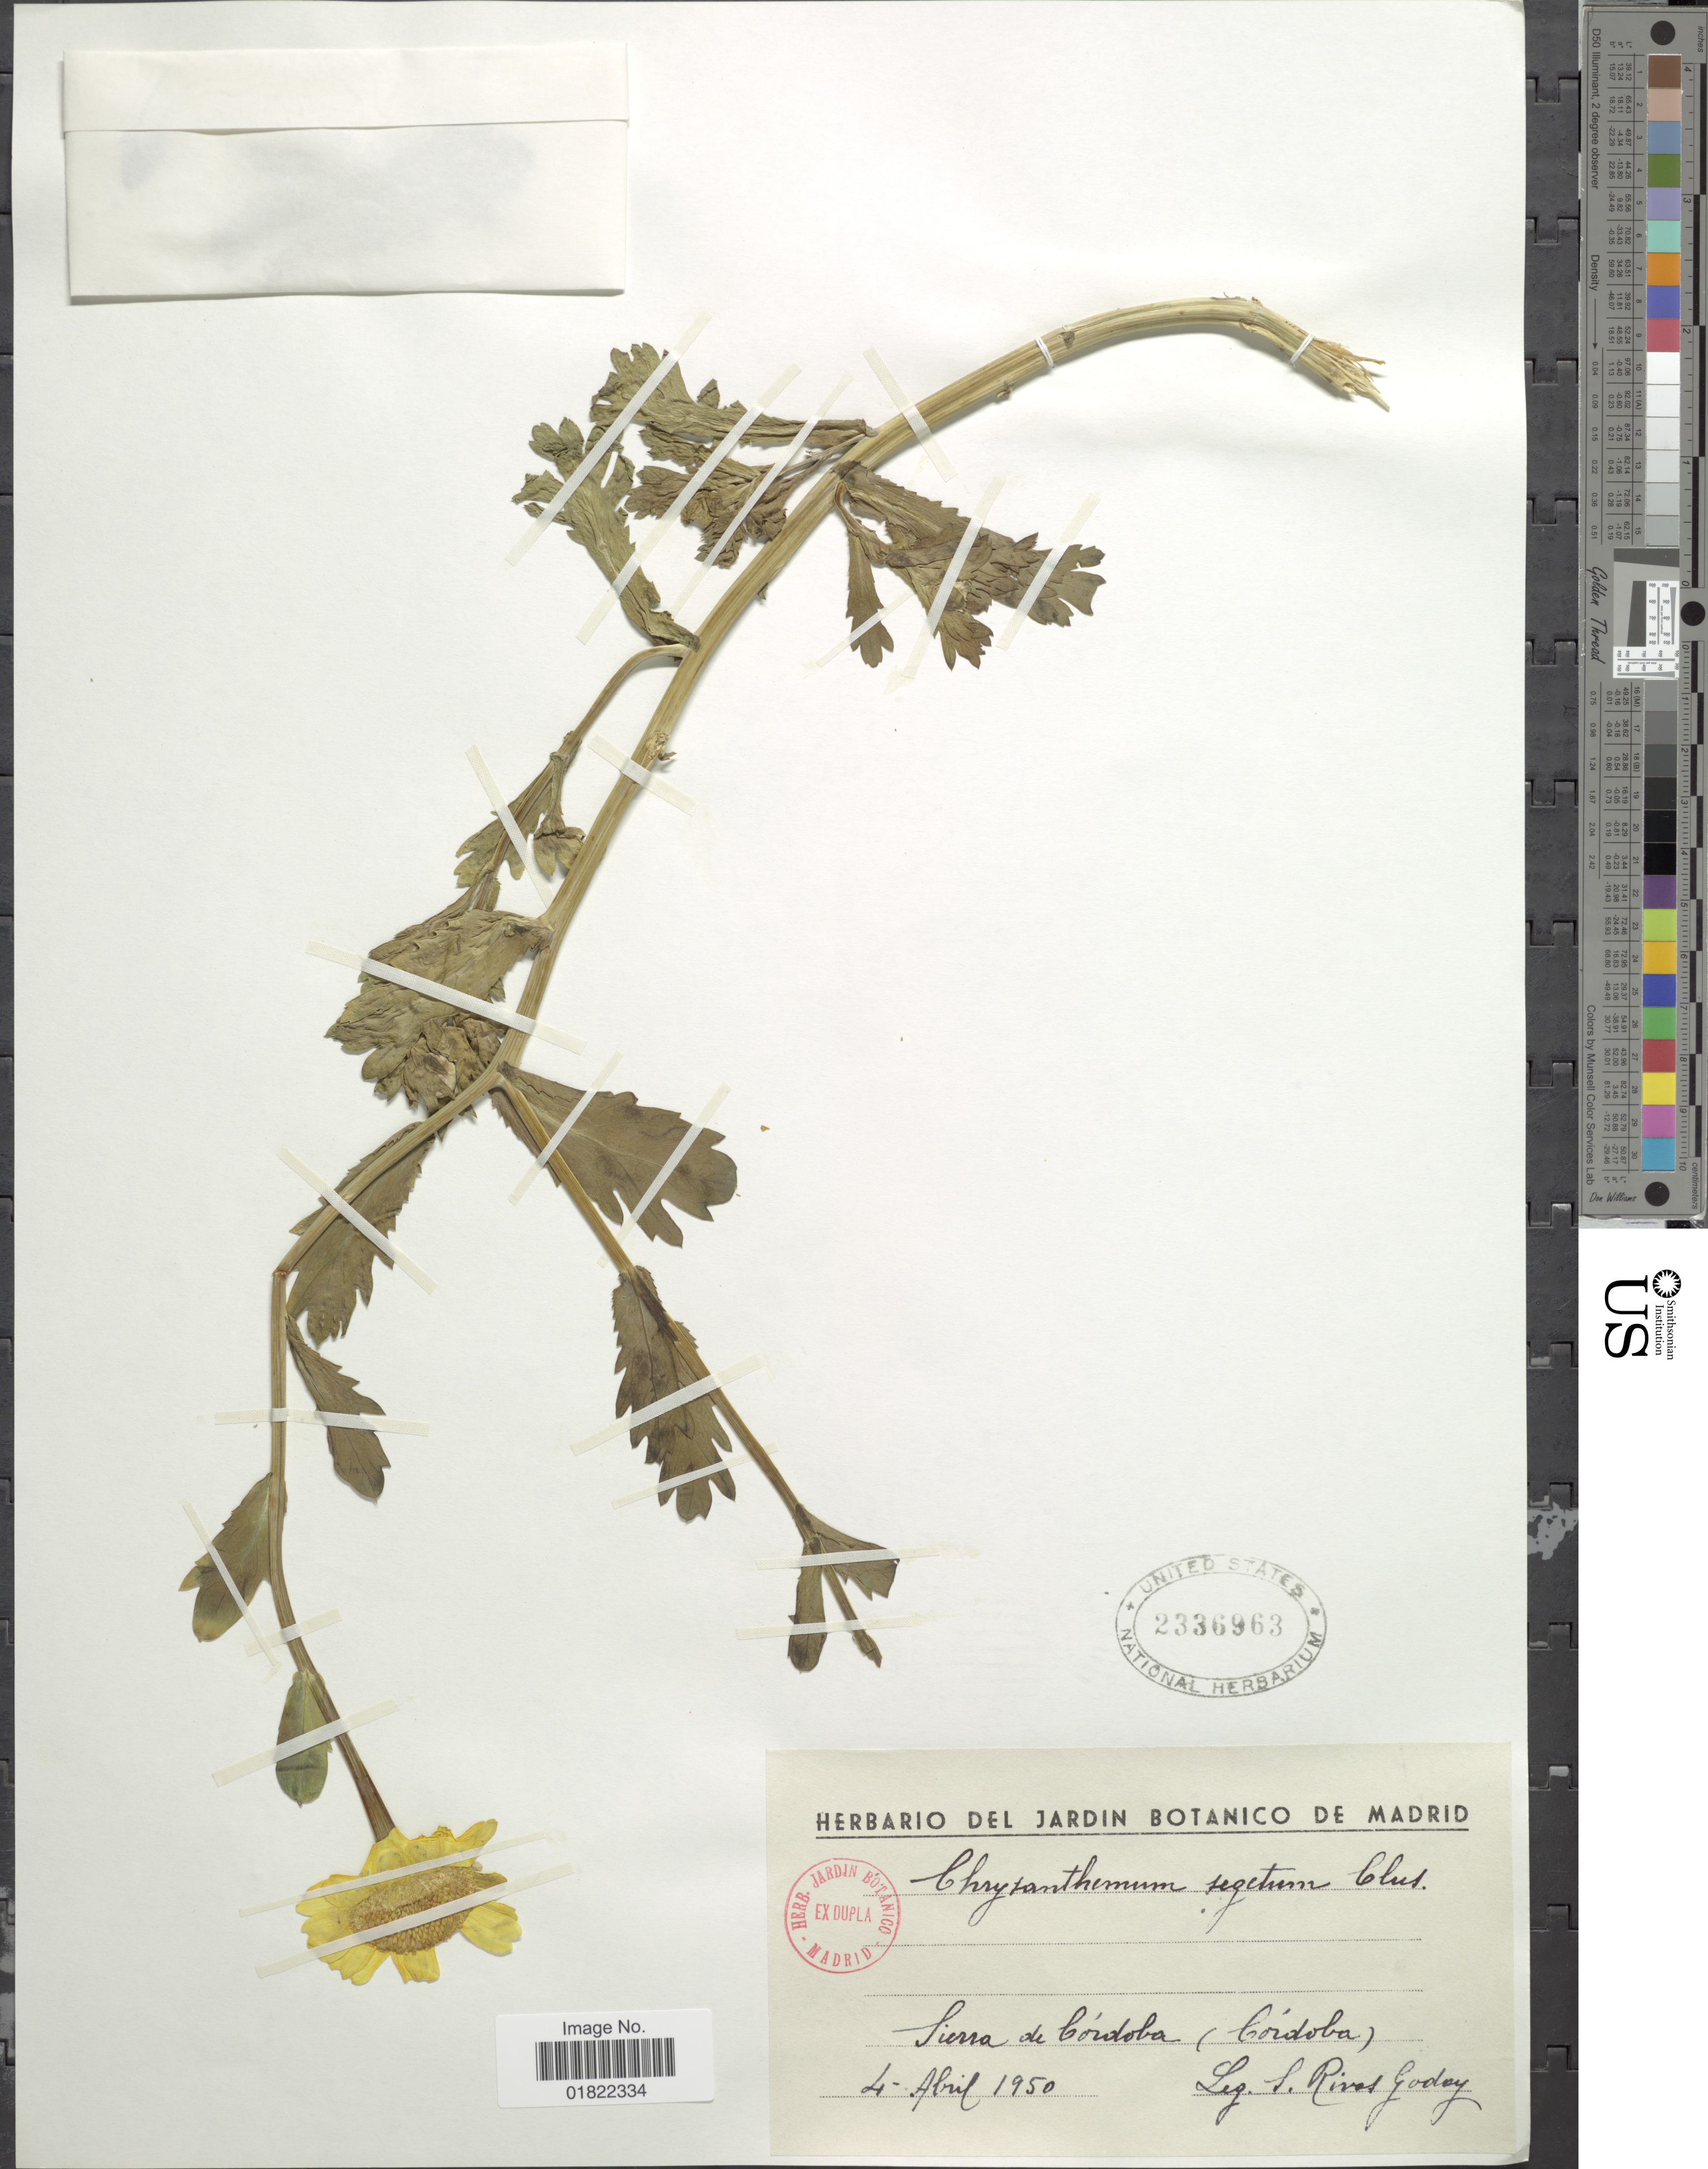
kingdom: Plantae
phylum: Tracheophyta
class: Magnoliopsida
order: Asterales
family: Asteraceae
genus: Chrysanthemum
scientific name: Chrysanthemum segetum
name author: L.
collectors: S. Goday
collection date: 1950-04-04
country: Colombia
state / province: Córdoba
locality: Sierra de Cordoba (Cordoba)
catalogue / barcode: US 2336963